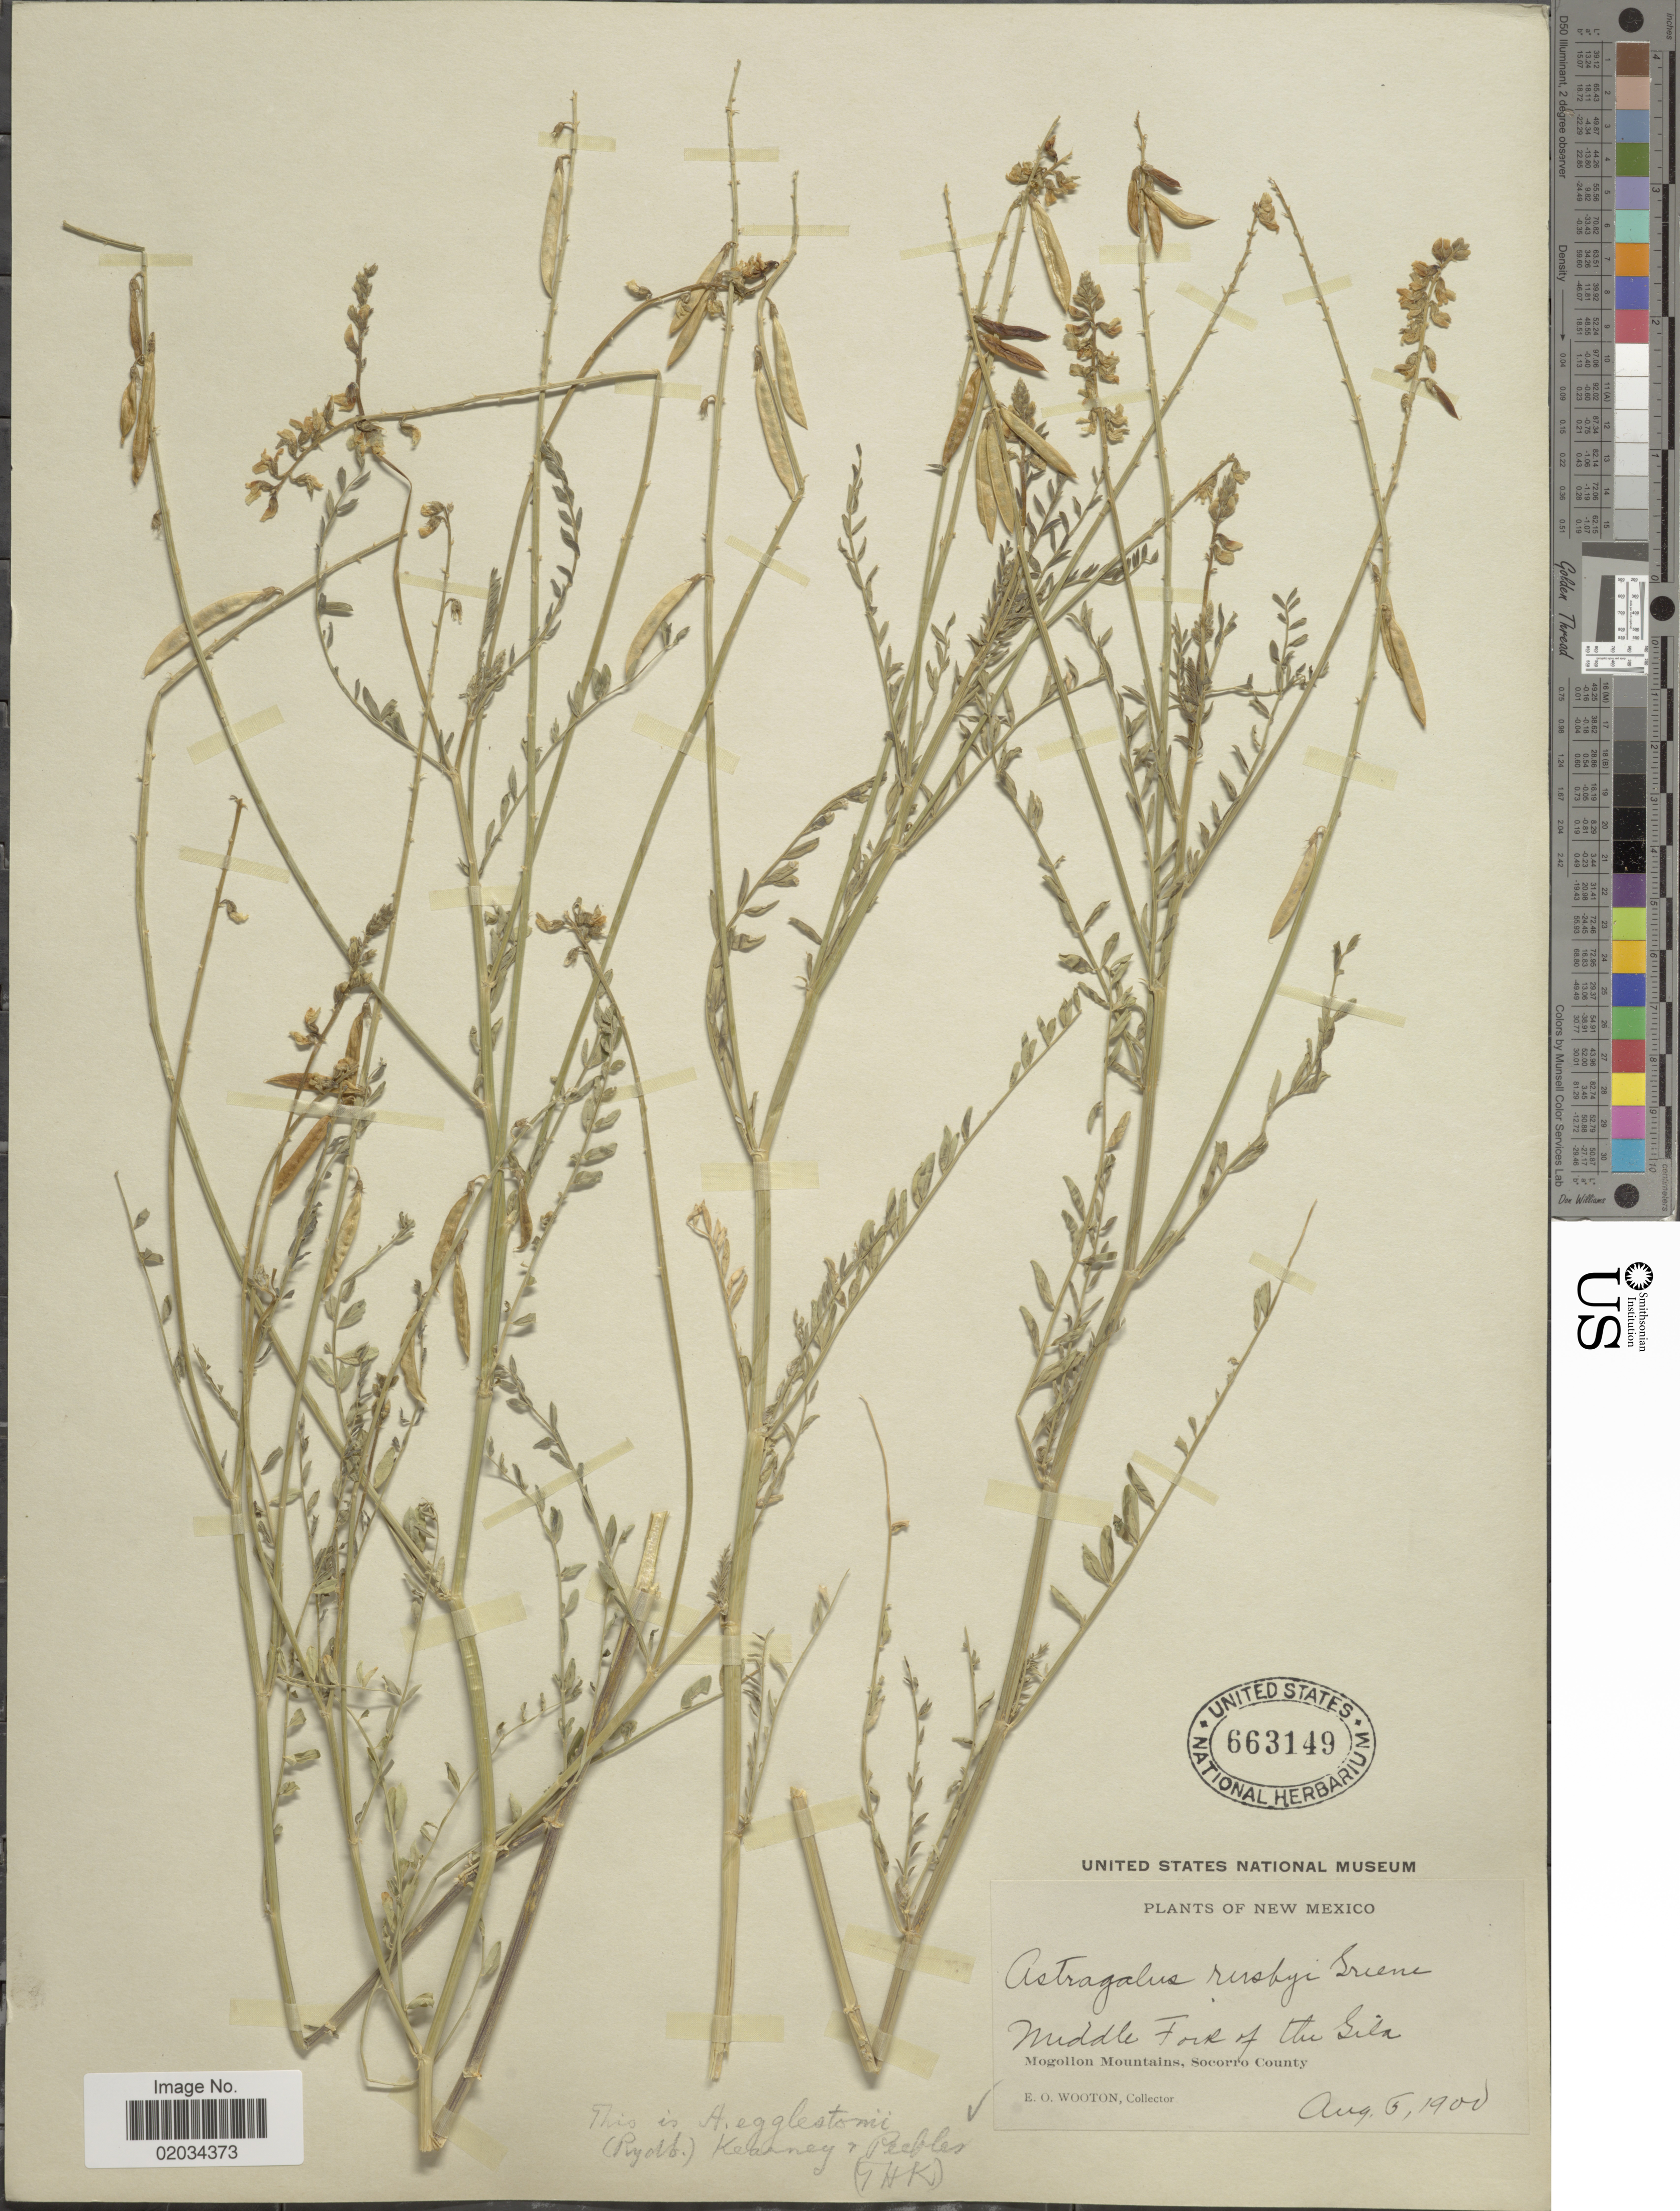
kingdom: Plantae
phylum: Tracheophyta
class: Magnoliopsida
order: Fabales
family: Fabaceae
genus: Astragalus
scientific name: Astragalus rusbyi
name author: Greene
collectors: E. O. Wooton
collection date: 1900-08-05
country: United States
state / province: New Mexico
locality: Middle Fork of the Gila, Mogollon Mountains, Socorro County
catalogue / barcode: US 663149